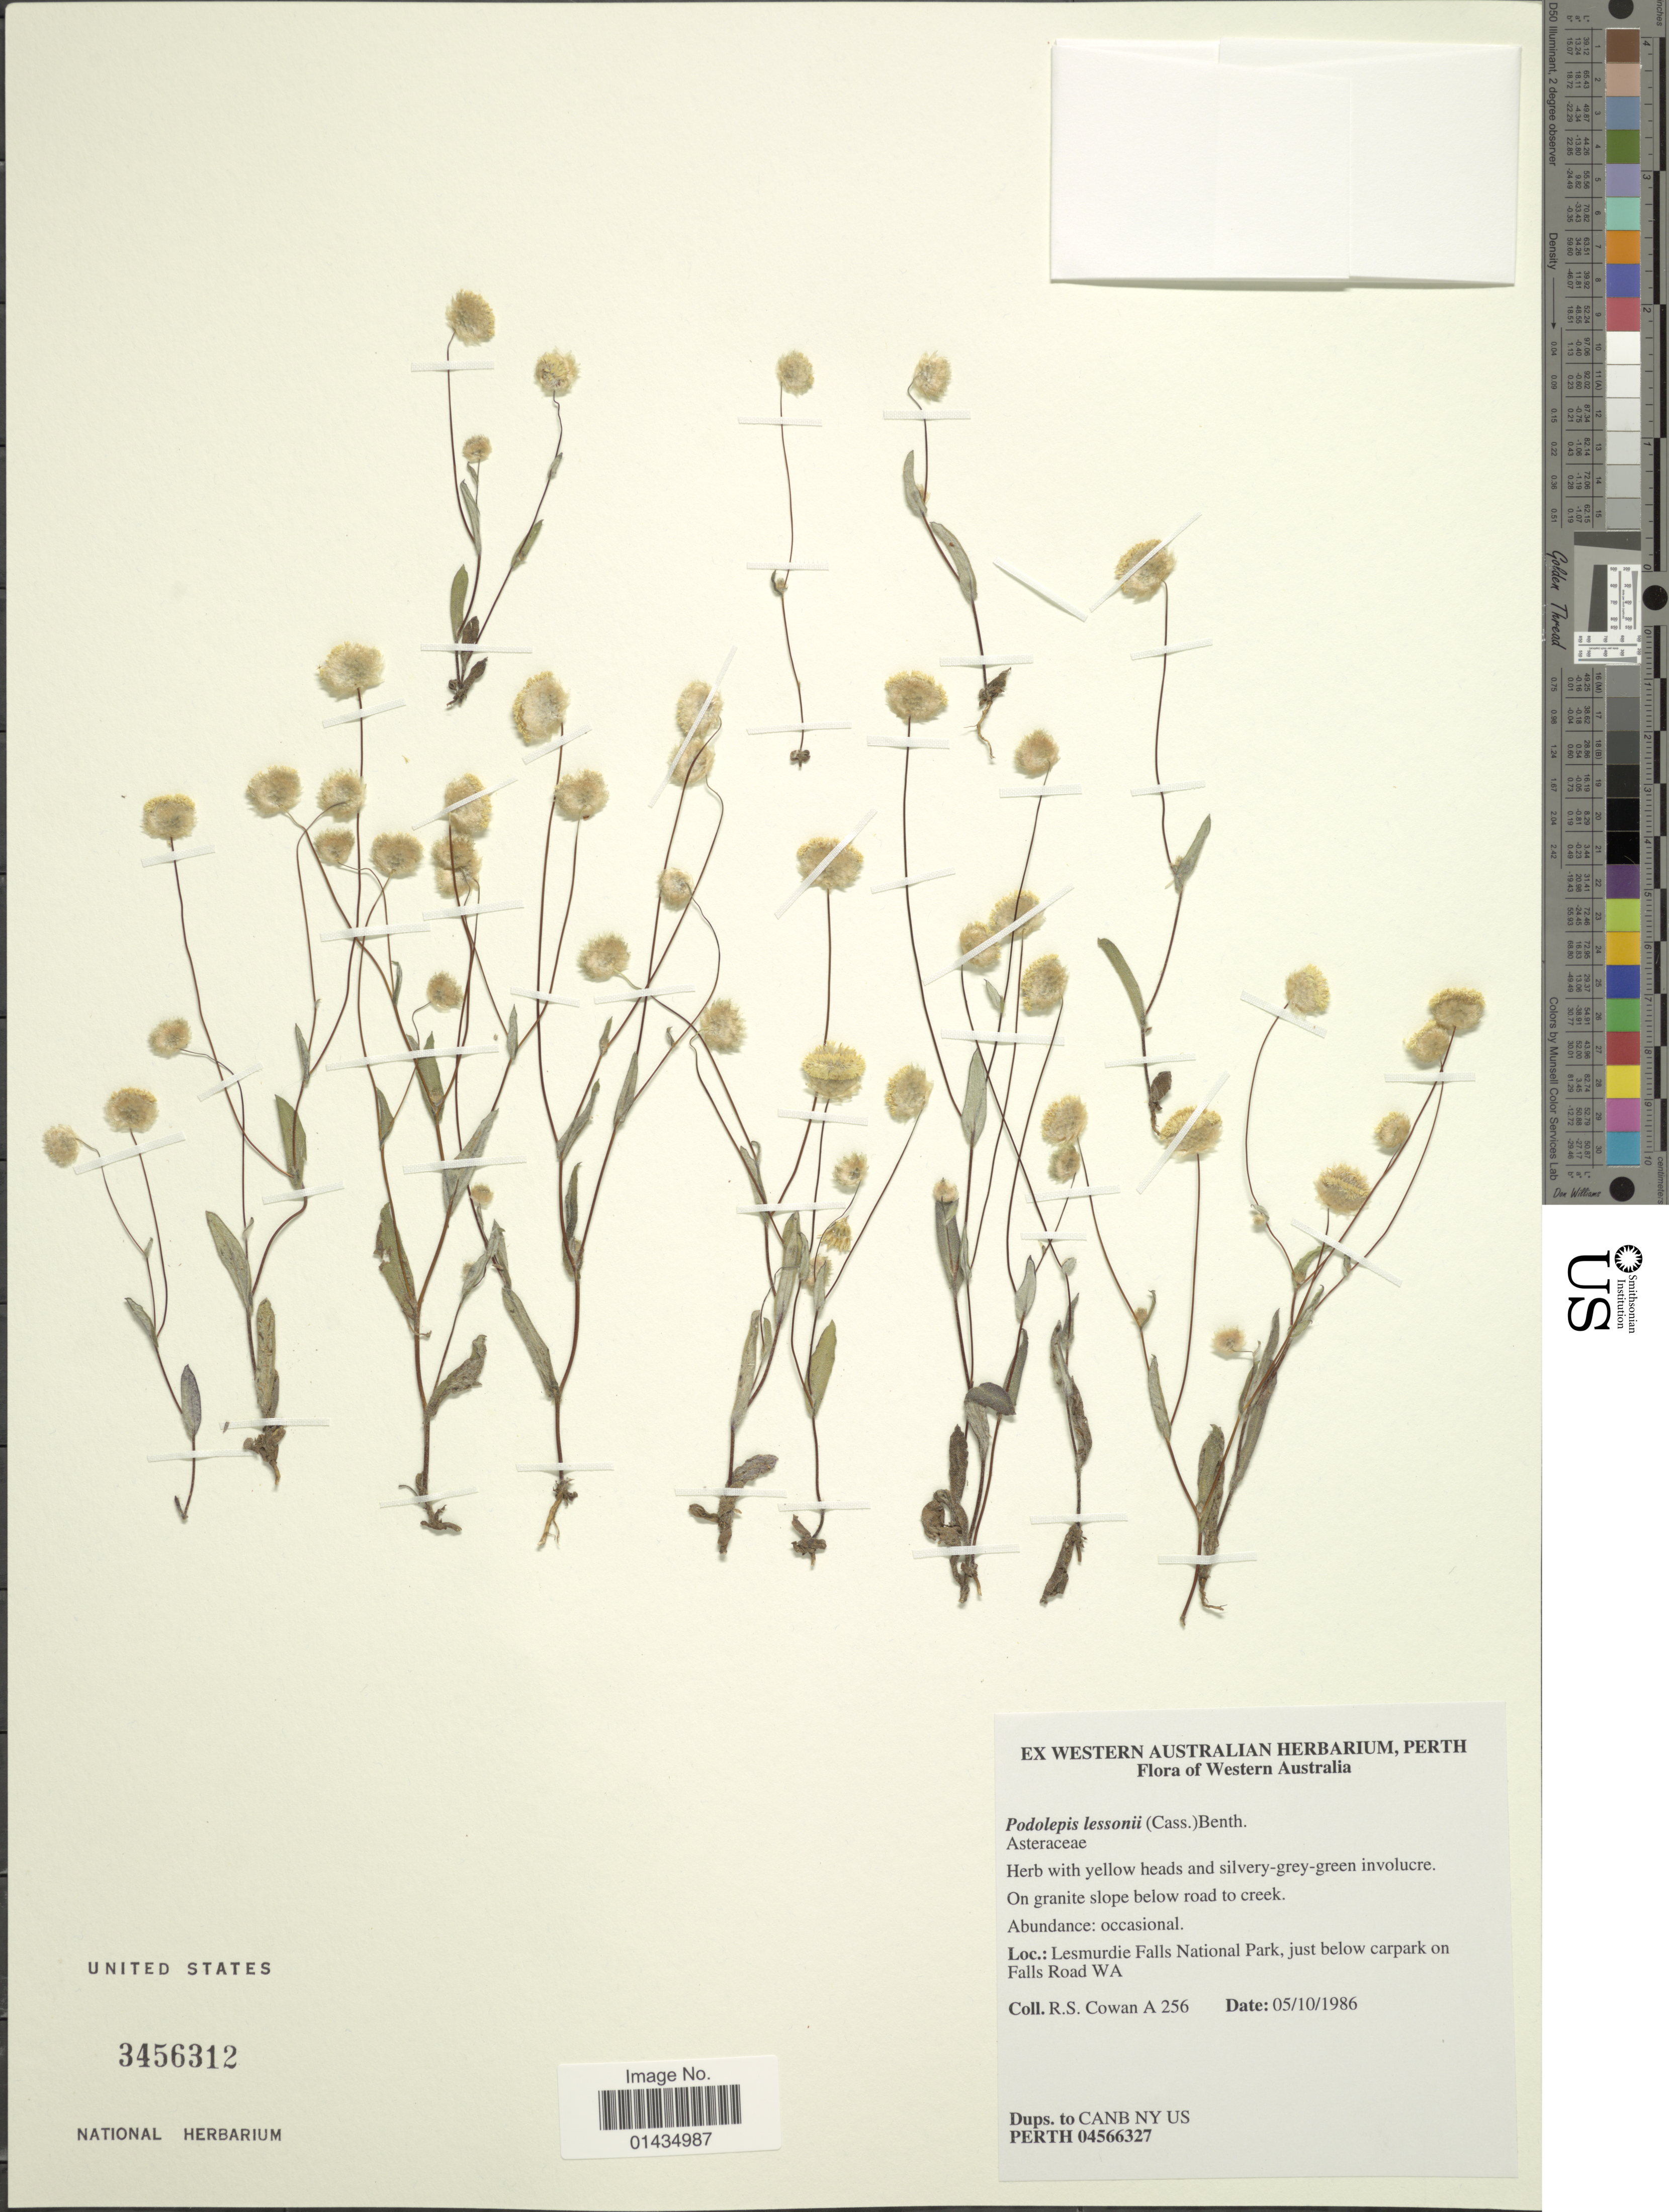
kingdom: Plantae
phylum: Tracheophyta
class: Magnoliopsida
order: Asterales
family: Asteraceae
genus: Podolepis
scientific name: Podolepis lessonii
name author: (Cass.) Benth.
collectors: R. S. Cowan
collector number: A256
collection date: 1986-10-05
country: Australia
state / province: Western Australia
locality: On granite slope below road to creek, Lesmurdie Falls National Park, just below carpark on Falls Road WA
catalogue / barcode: US 3456312